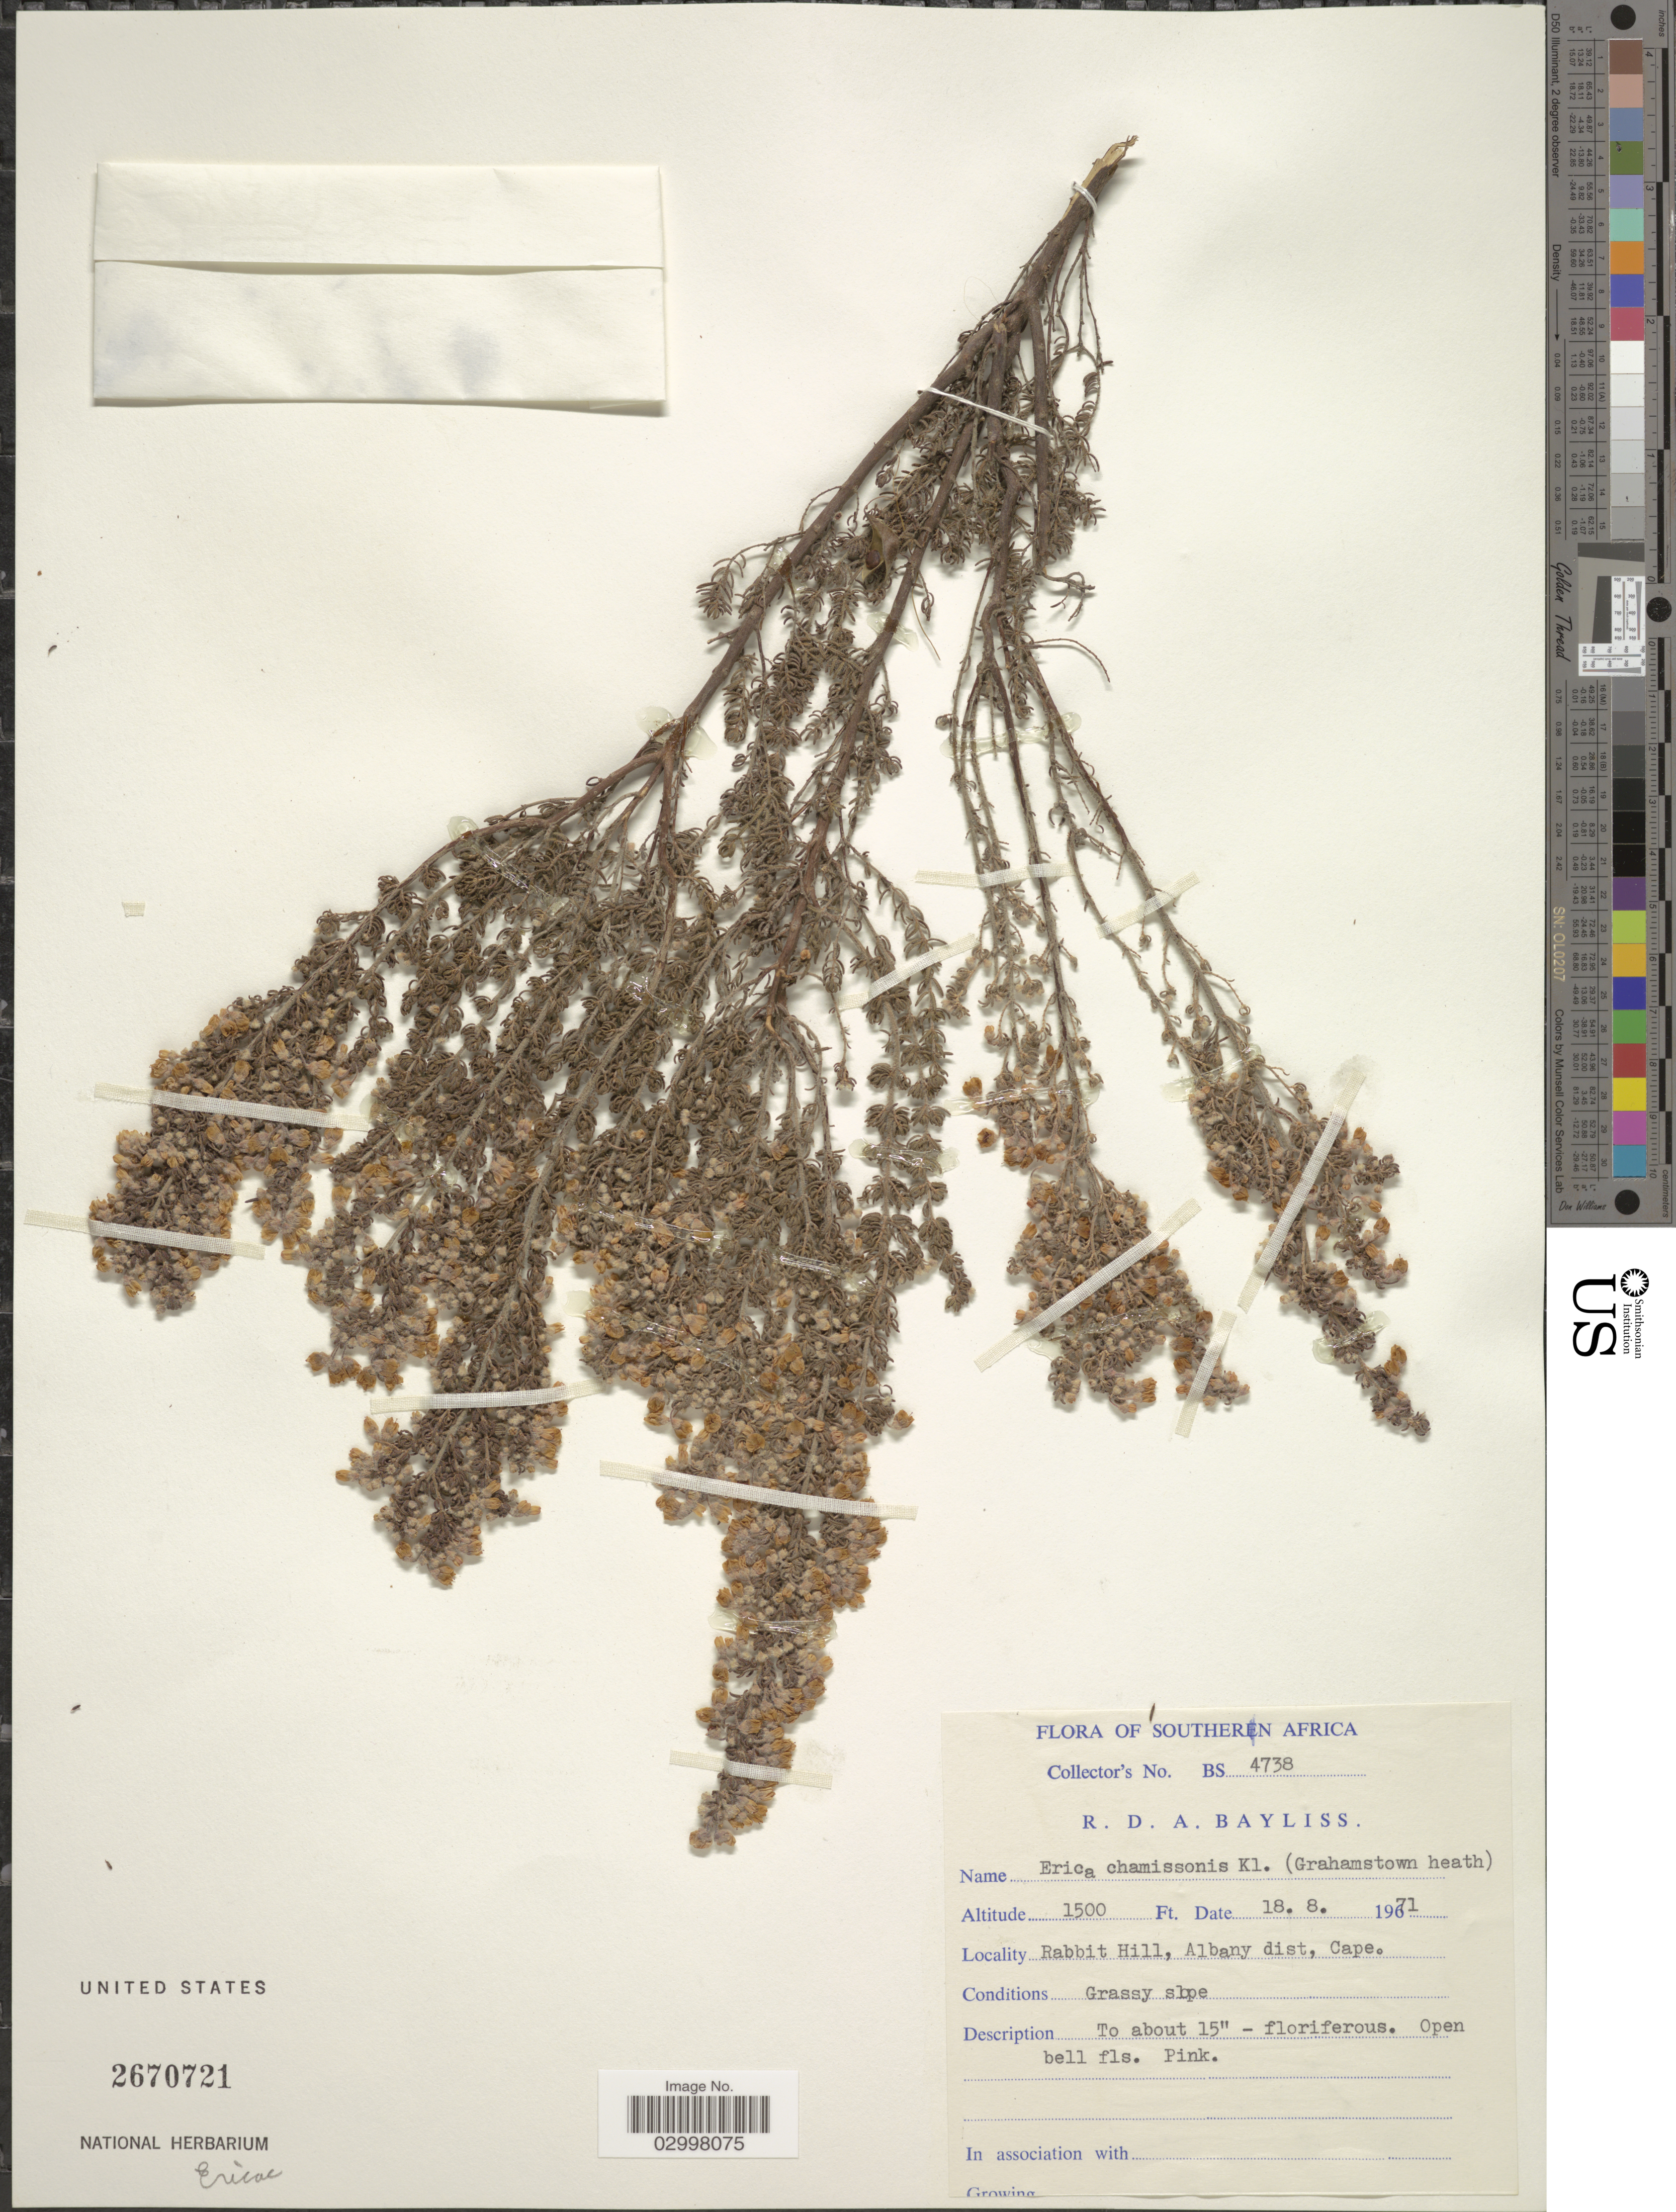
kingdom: Plantae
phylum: Tracheophyta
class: Magnoliopsida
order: Ericales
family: Ericaceae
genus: Erica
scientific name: Erica chamissonis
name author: Klotzsch ex Benth.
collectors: R. Bayliss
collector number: BS 4738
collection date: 1971-08-18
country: South Africa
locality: Southern Africa. Rabbit Hill, Albany dist, Cape.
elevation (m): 457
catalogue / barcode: US 2670721